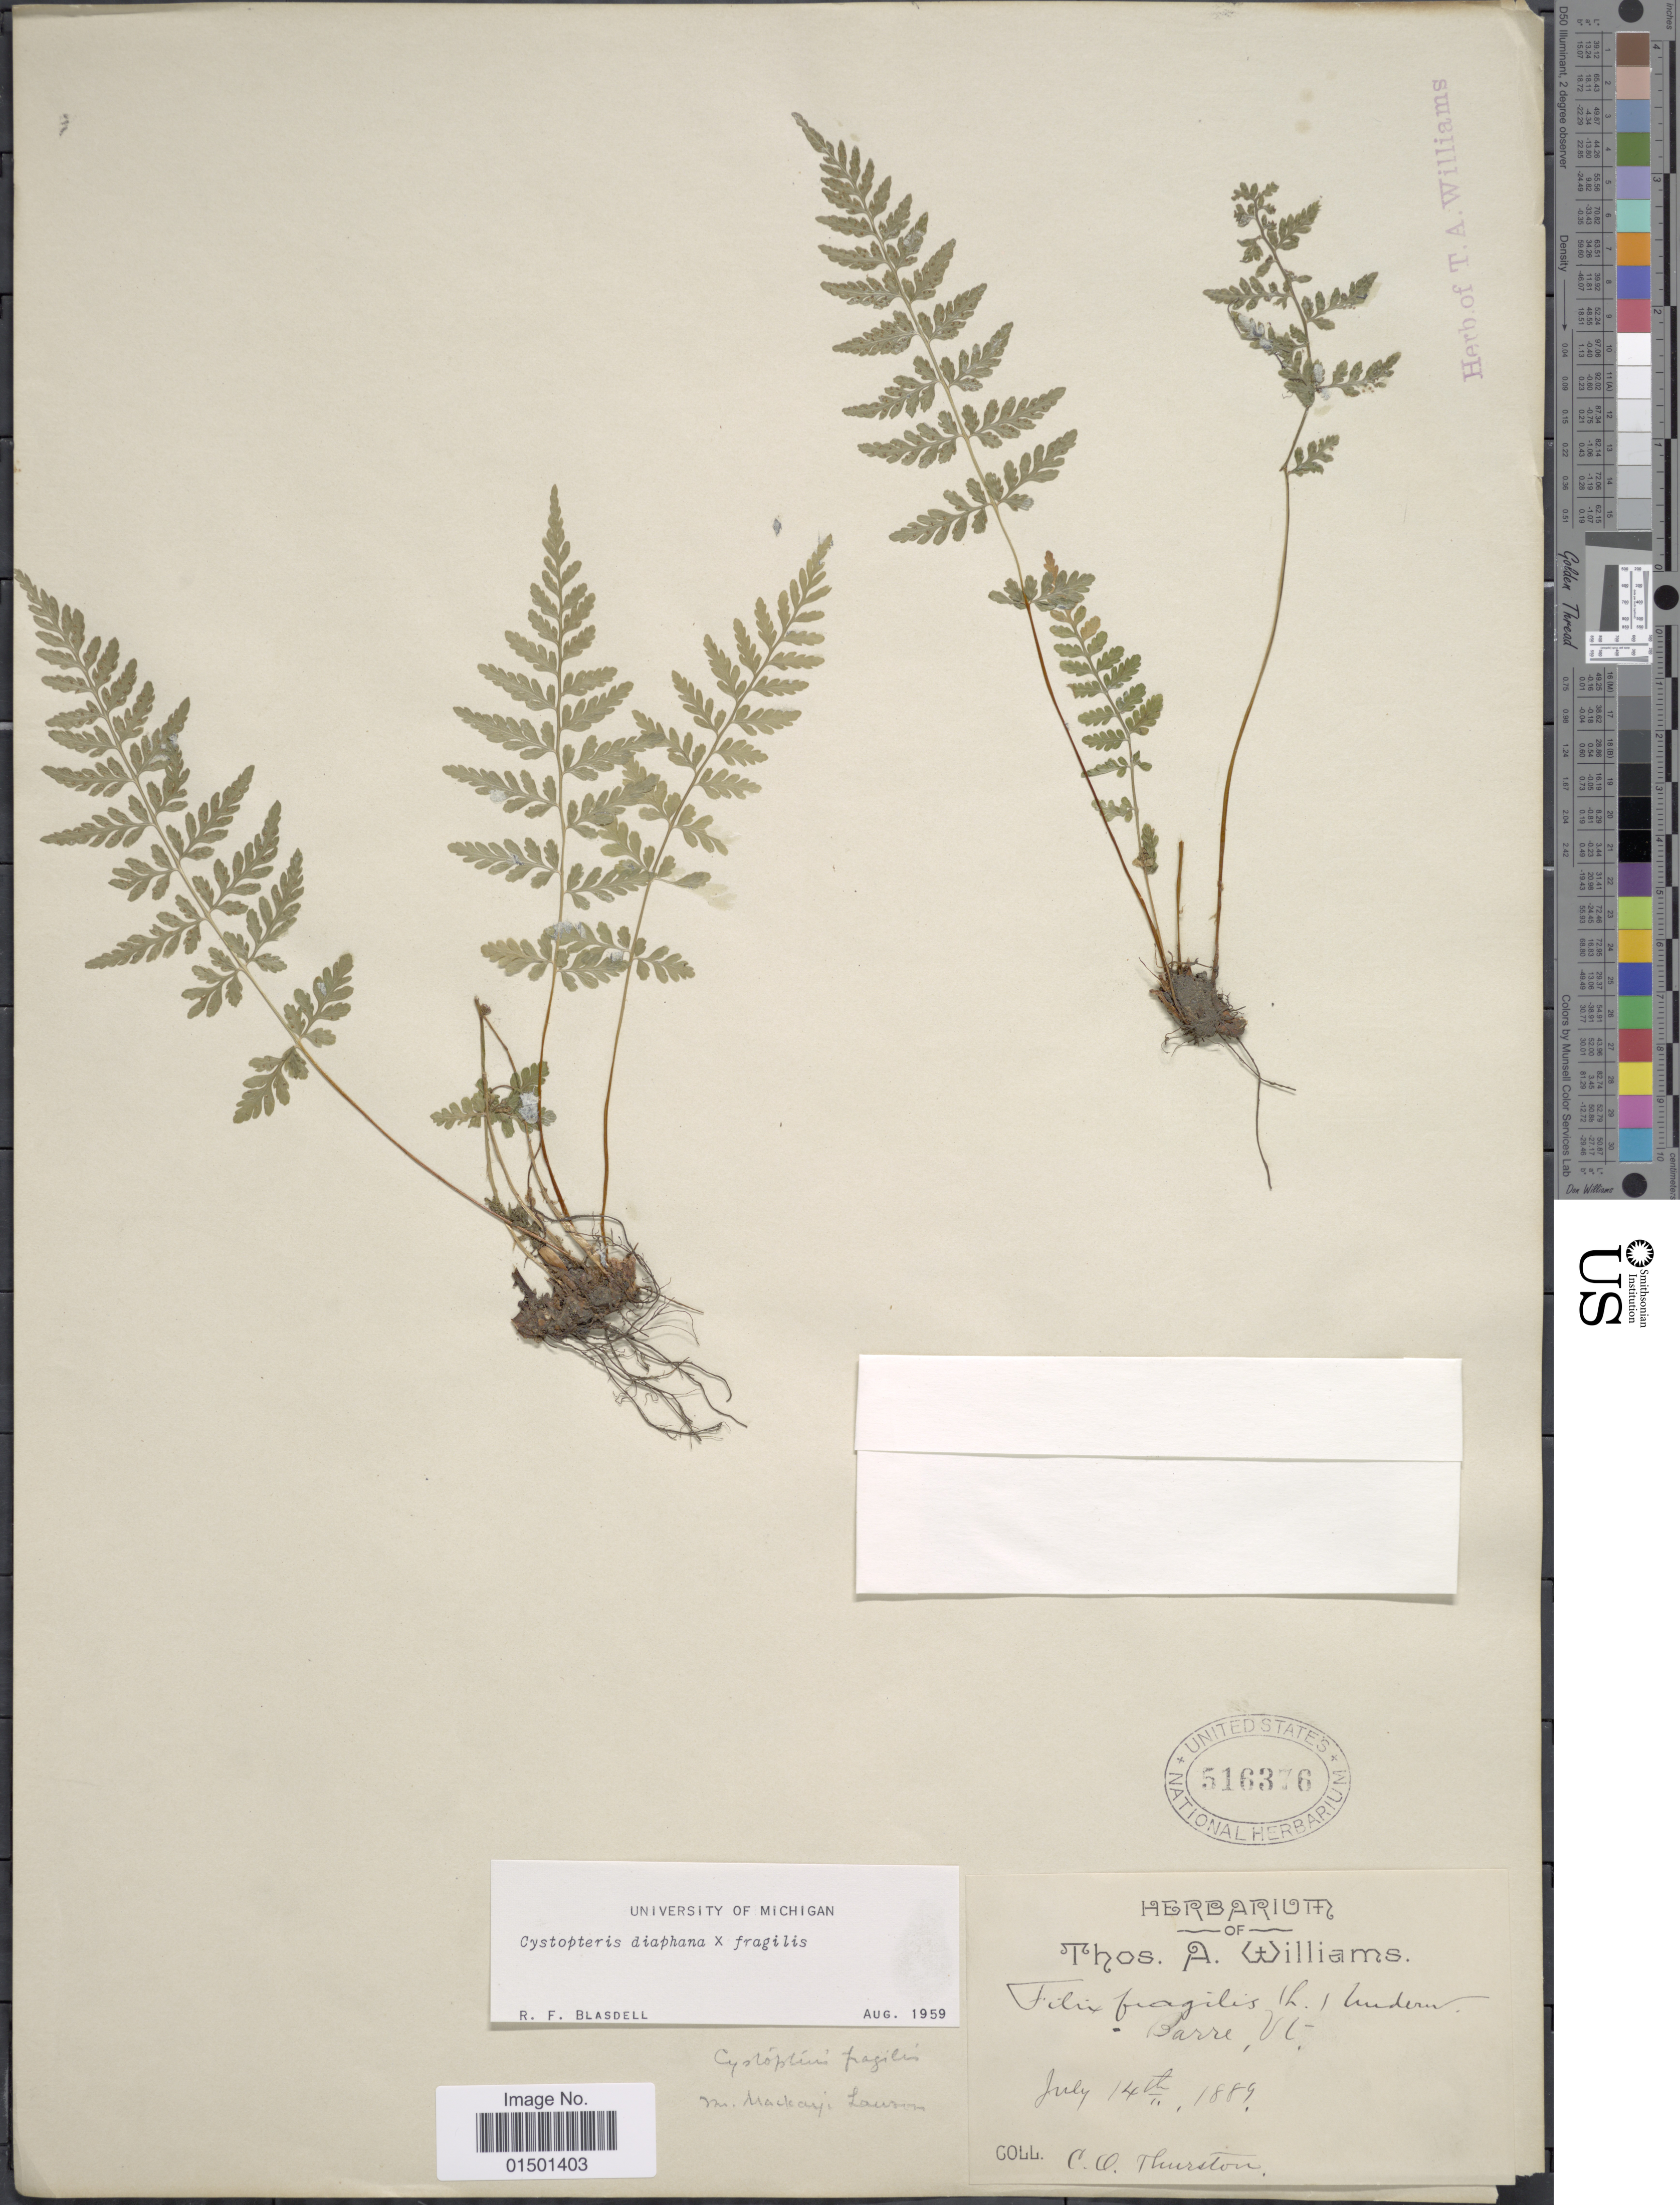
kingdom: Plantae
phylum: Tracheophyta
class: Polypodiopsida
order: Polypodiales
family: Cystopteridaceae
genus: Cystopteris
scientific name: Cystopteris diaphana x C. fragilis (L.) Bernh.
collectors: C. Thurston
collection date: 1889-07-14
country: United States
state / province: Vermont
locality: Barre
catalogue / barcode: US 516376